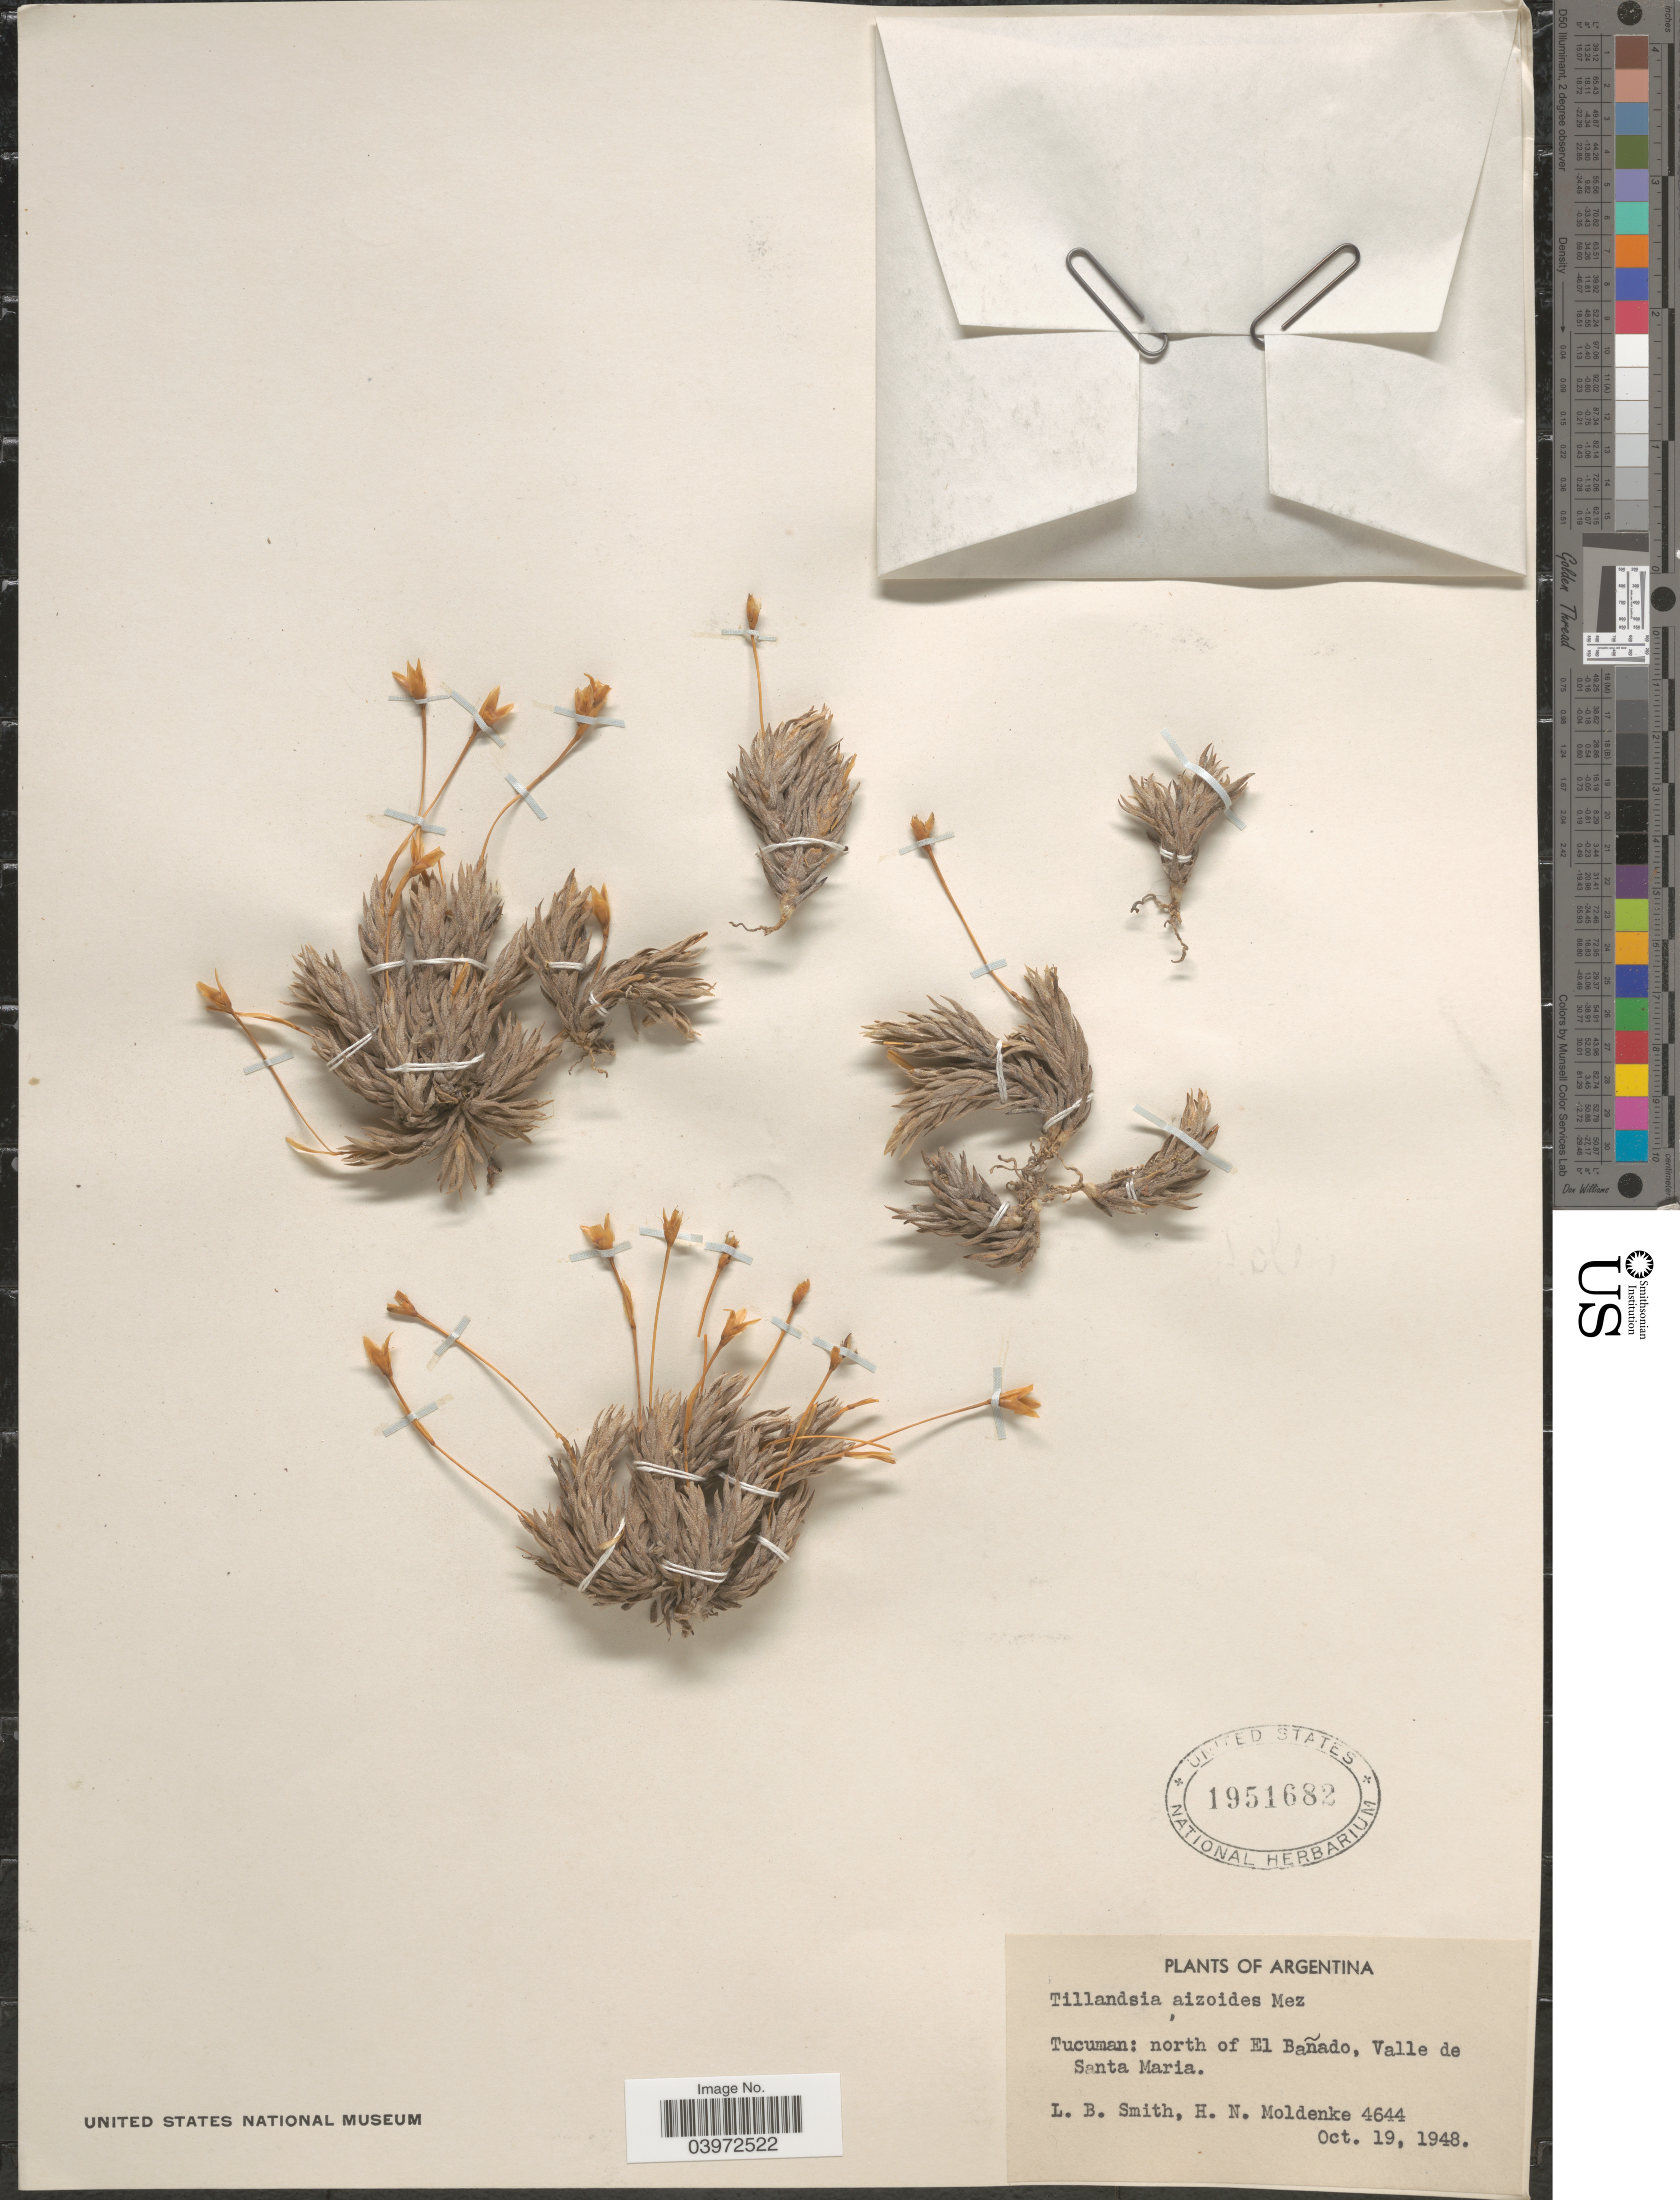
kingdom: Plantae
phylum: Tracheophyta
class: Liliopsida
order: Poales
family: Bromeliaceae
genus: Tillandsia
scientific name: Tillandsia aizoides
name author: Mez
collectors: L. Smith & H. N. Moldenke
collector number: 4644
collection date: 1948-10-19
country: Argentina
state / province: Tucuman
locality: North of El Bañado, Valle de Santa Maria.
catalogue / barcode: US 1951682